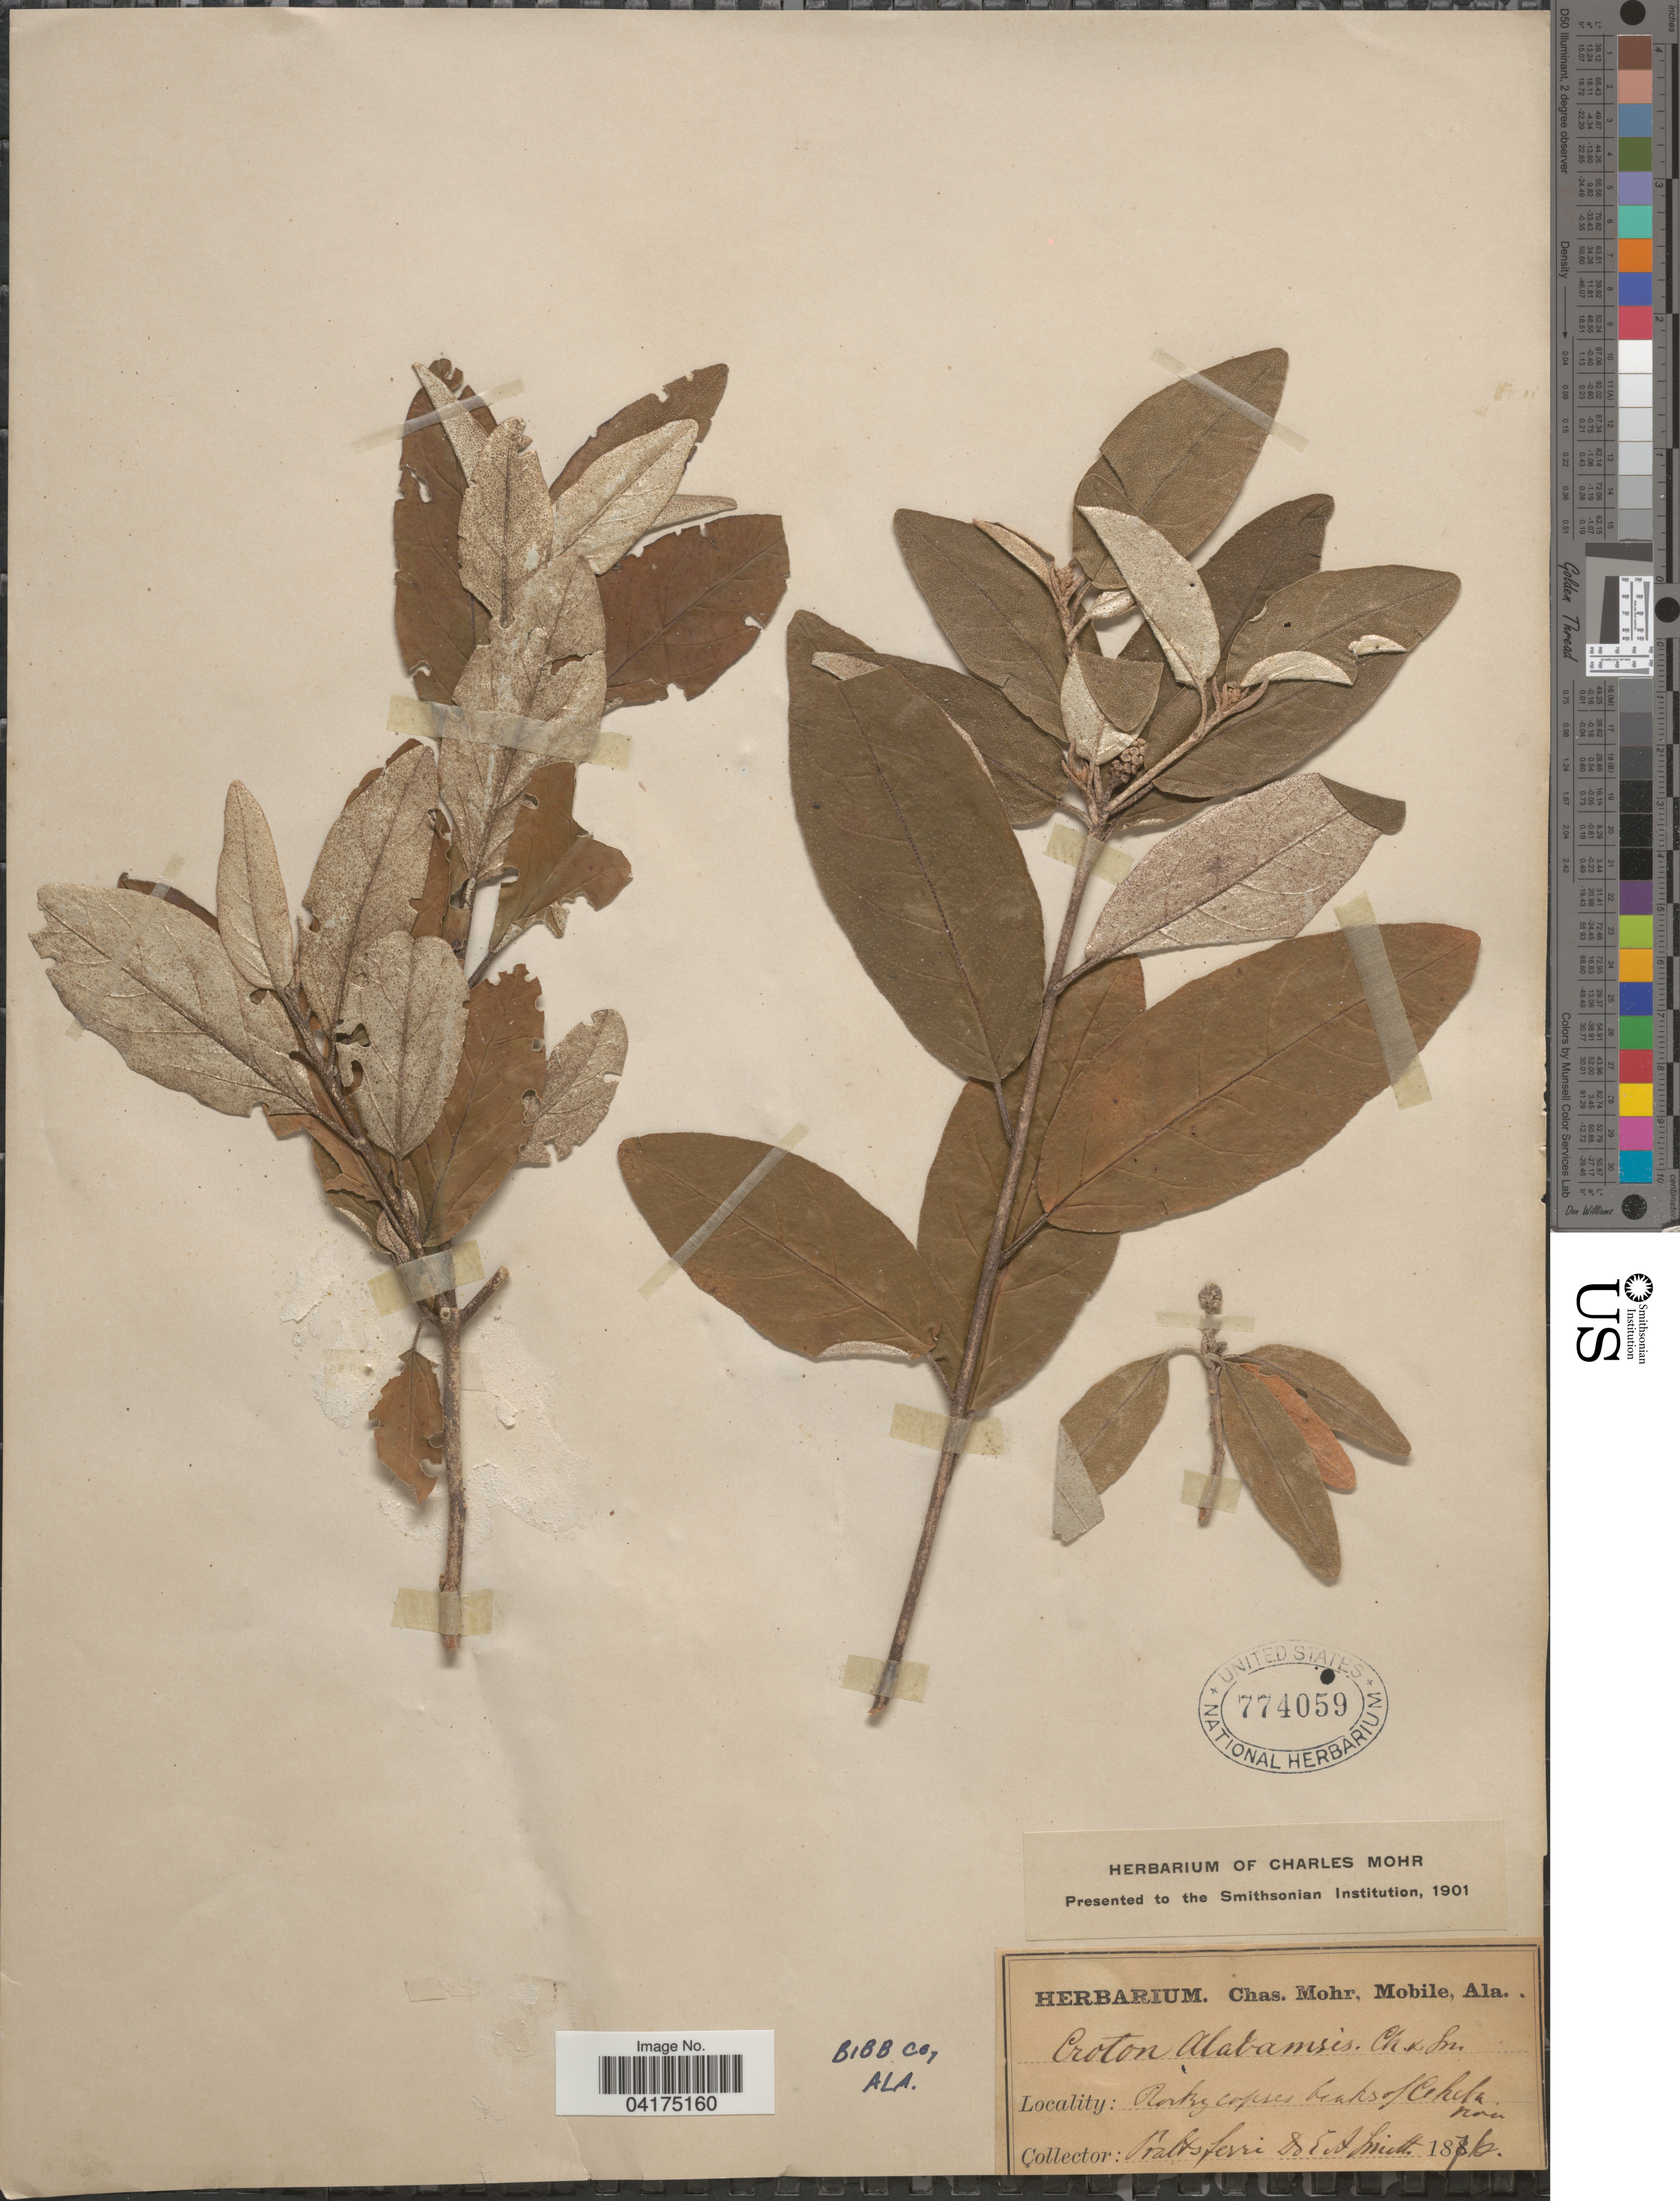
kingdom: Plantae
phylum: Tracheophyta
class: Magnoliopsida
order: Malpighiales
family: Euphorbiaceae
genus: Croton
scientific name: Croton alabamensis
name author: E.A. Sm. ex Chapm.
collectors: E. A. Smith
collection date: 1876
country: United States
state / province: Alabama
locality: Rocky copses banks of Cahaba river.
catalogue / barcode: US 774059